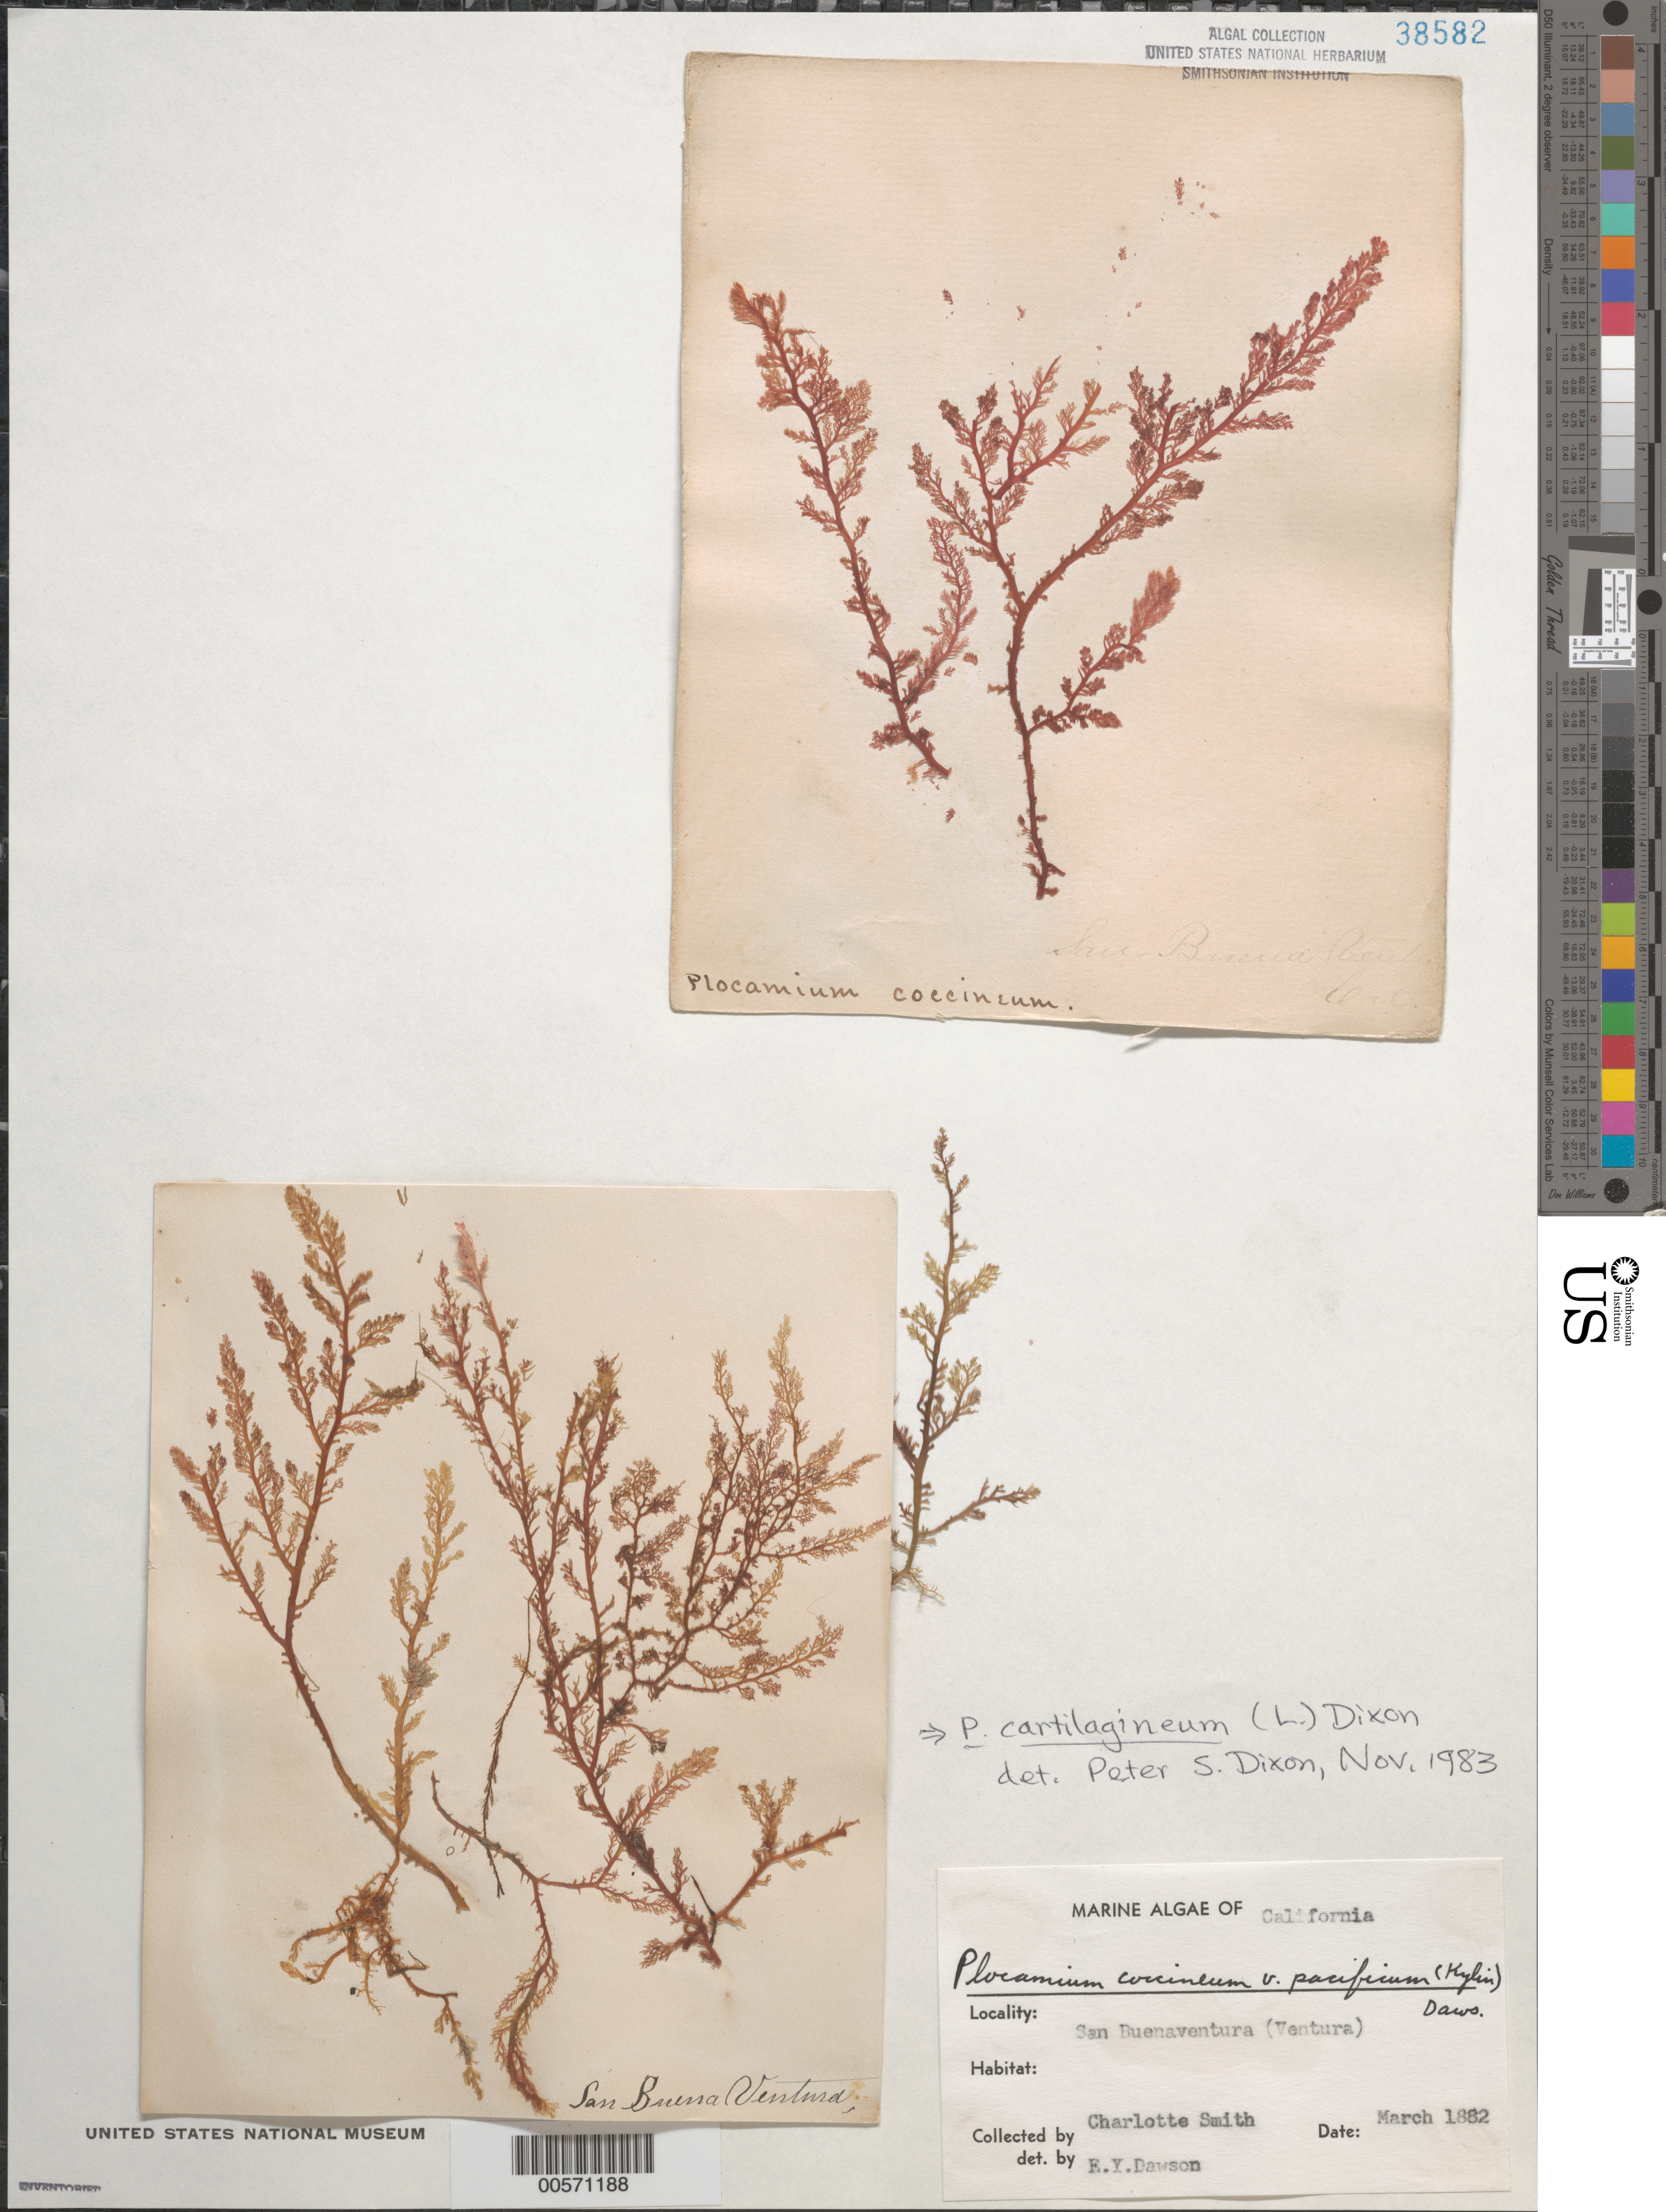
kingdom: Plantae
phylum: Rhodophyta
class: Florideophyceae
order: Plocamiales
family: Plocamiaceae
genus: Plocamium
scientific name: Plocamium cartilagineum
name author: (L.) P.S. Dixon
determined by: Dixon, P. S.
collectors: C. Smith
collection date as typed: Mar 1882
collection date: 1882-03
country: United States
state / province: California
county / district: Ventura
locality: San Buenaventura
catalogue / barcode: US 38582